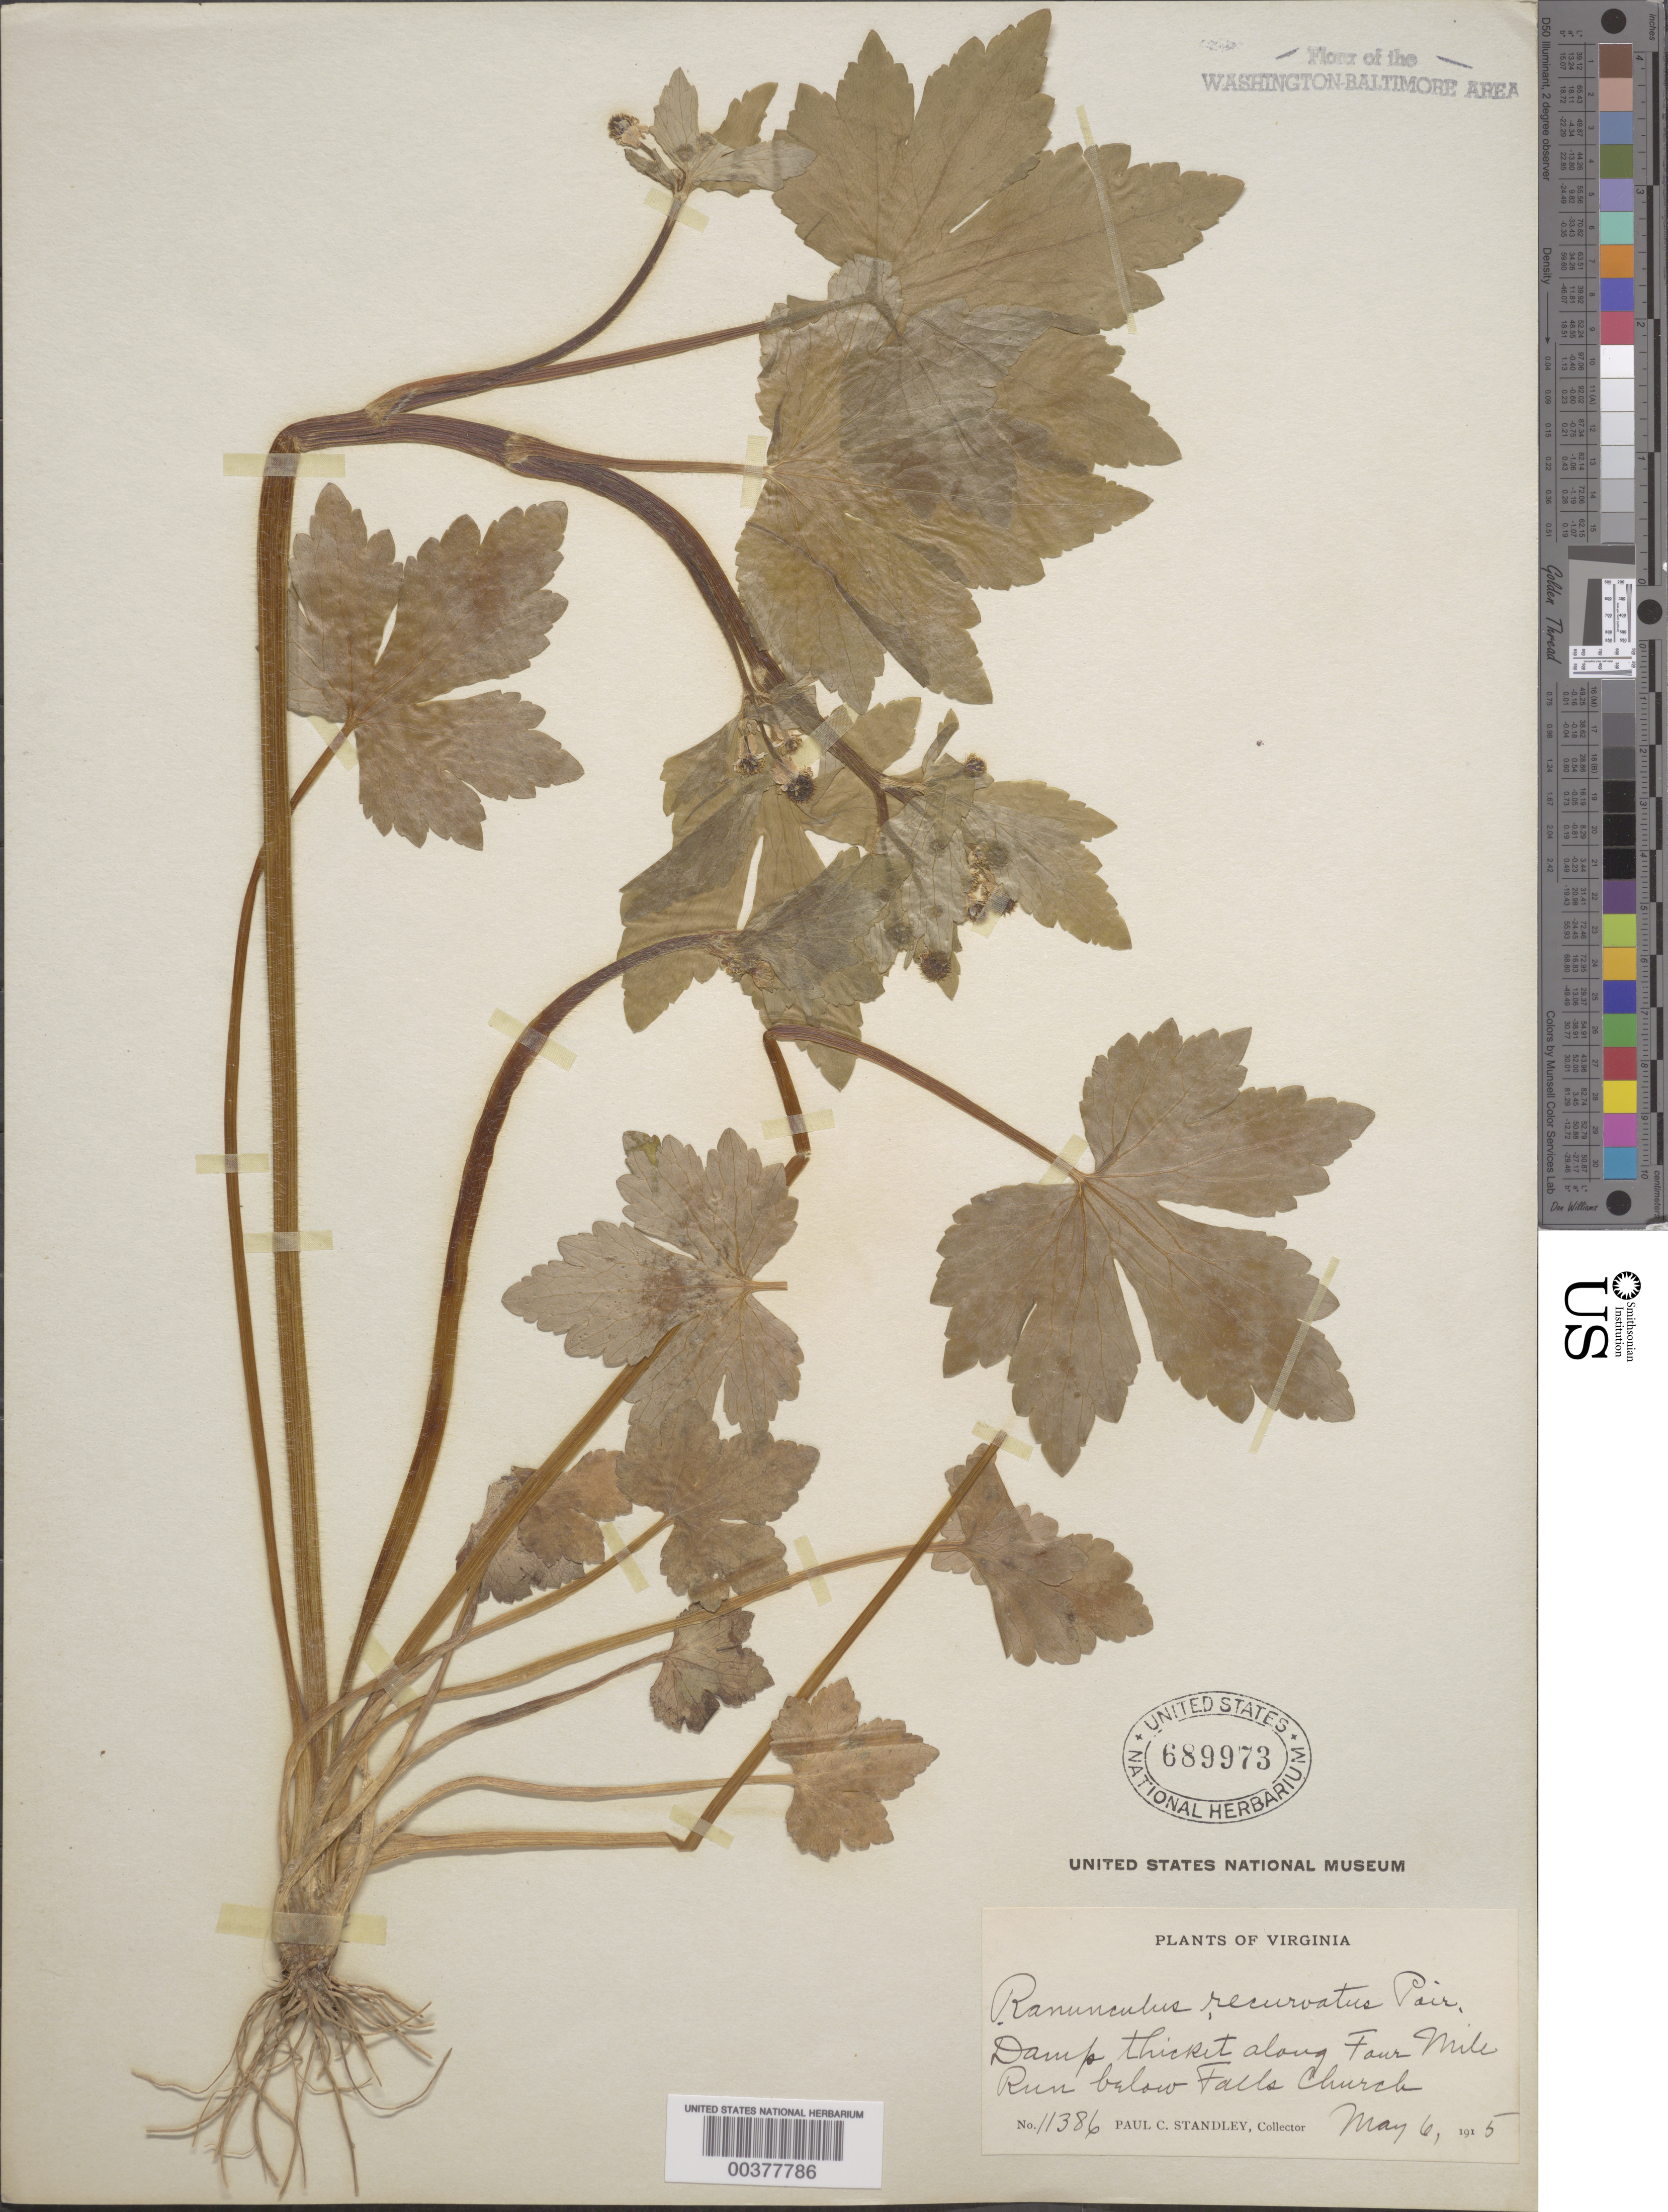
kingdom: Plantae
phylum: Tracheophyta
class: Magnoliopsida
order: Ranunculales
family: Ranunculaceae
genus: Ranunculus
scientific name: Ranunculus recurvatus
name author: Poir.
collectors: P. C. Standley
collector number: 11386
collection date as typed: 06 May 1915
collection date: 1915-05-06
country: United States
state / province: Virginia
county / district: Arlington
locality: Four Mile Run below Falls Church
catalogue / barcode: US 689973